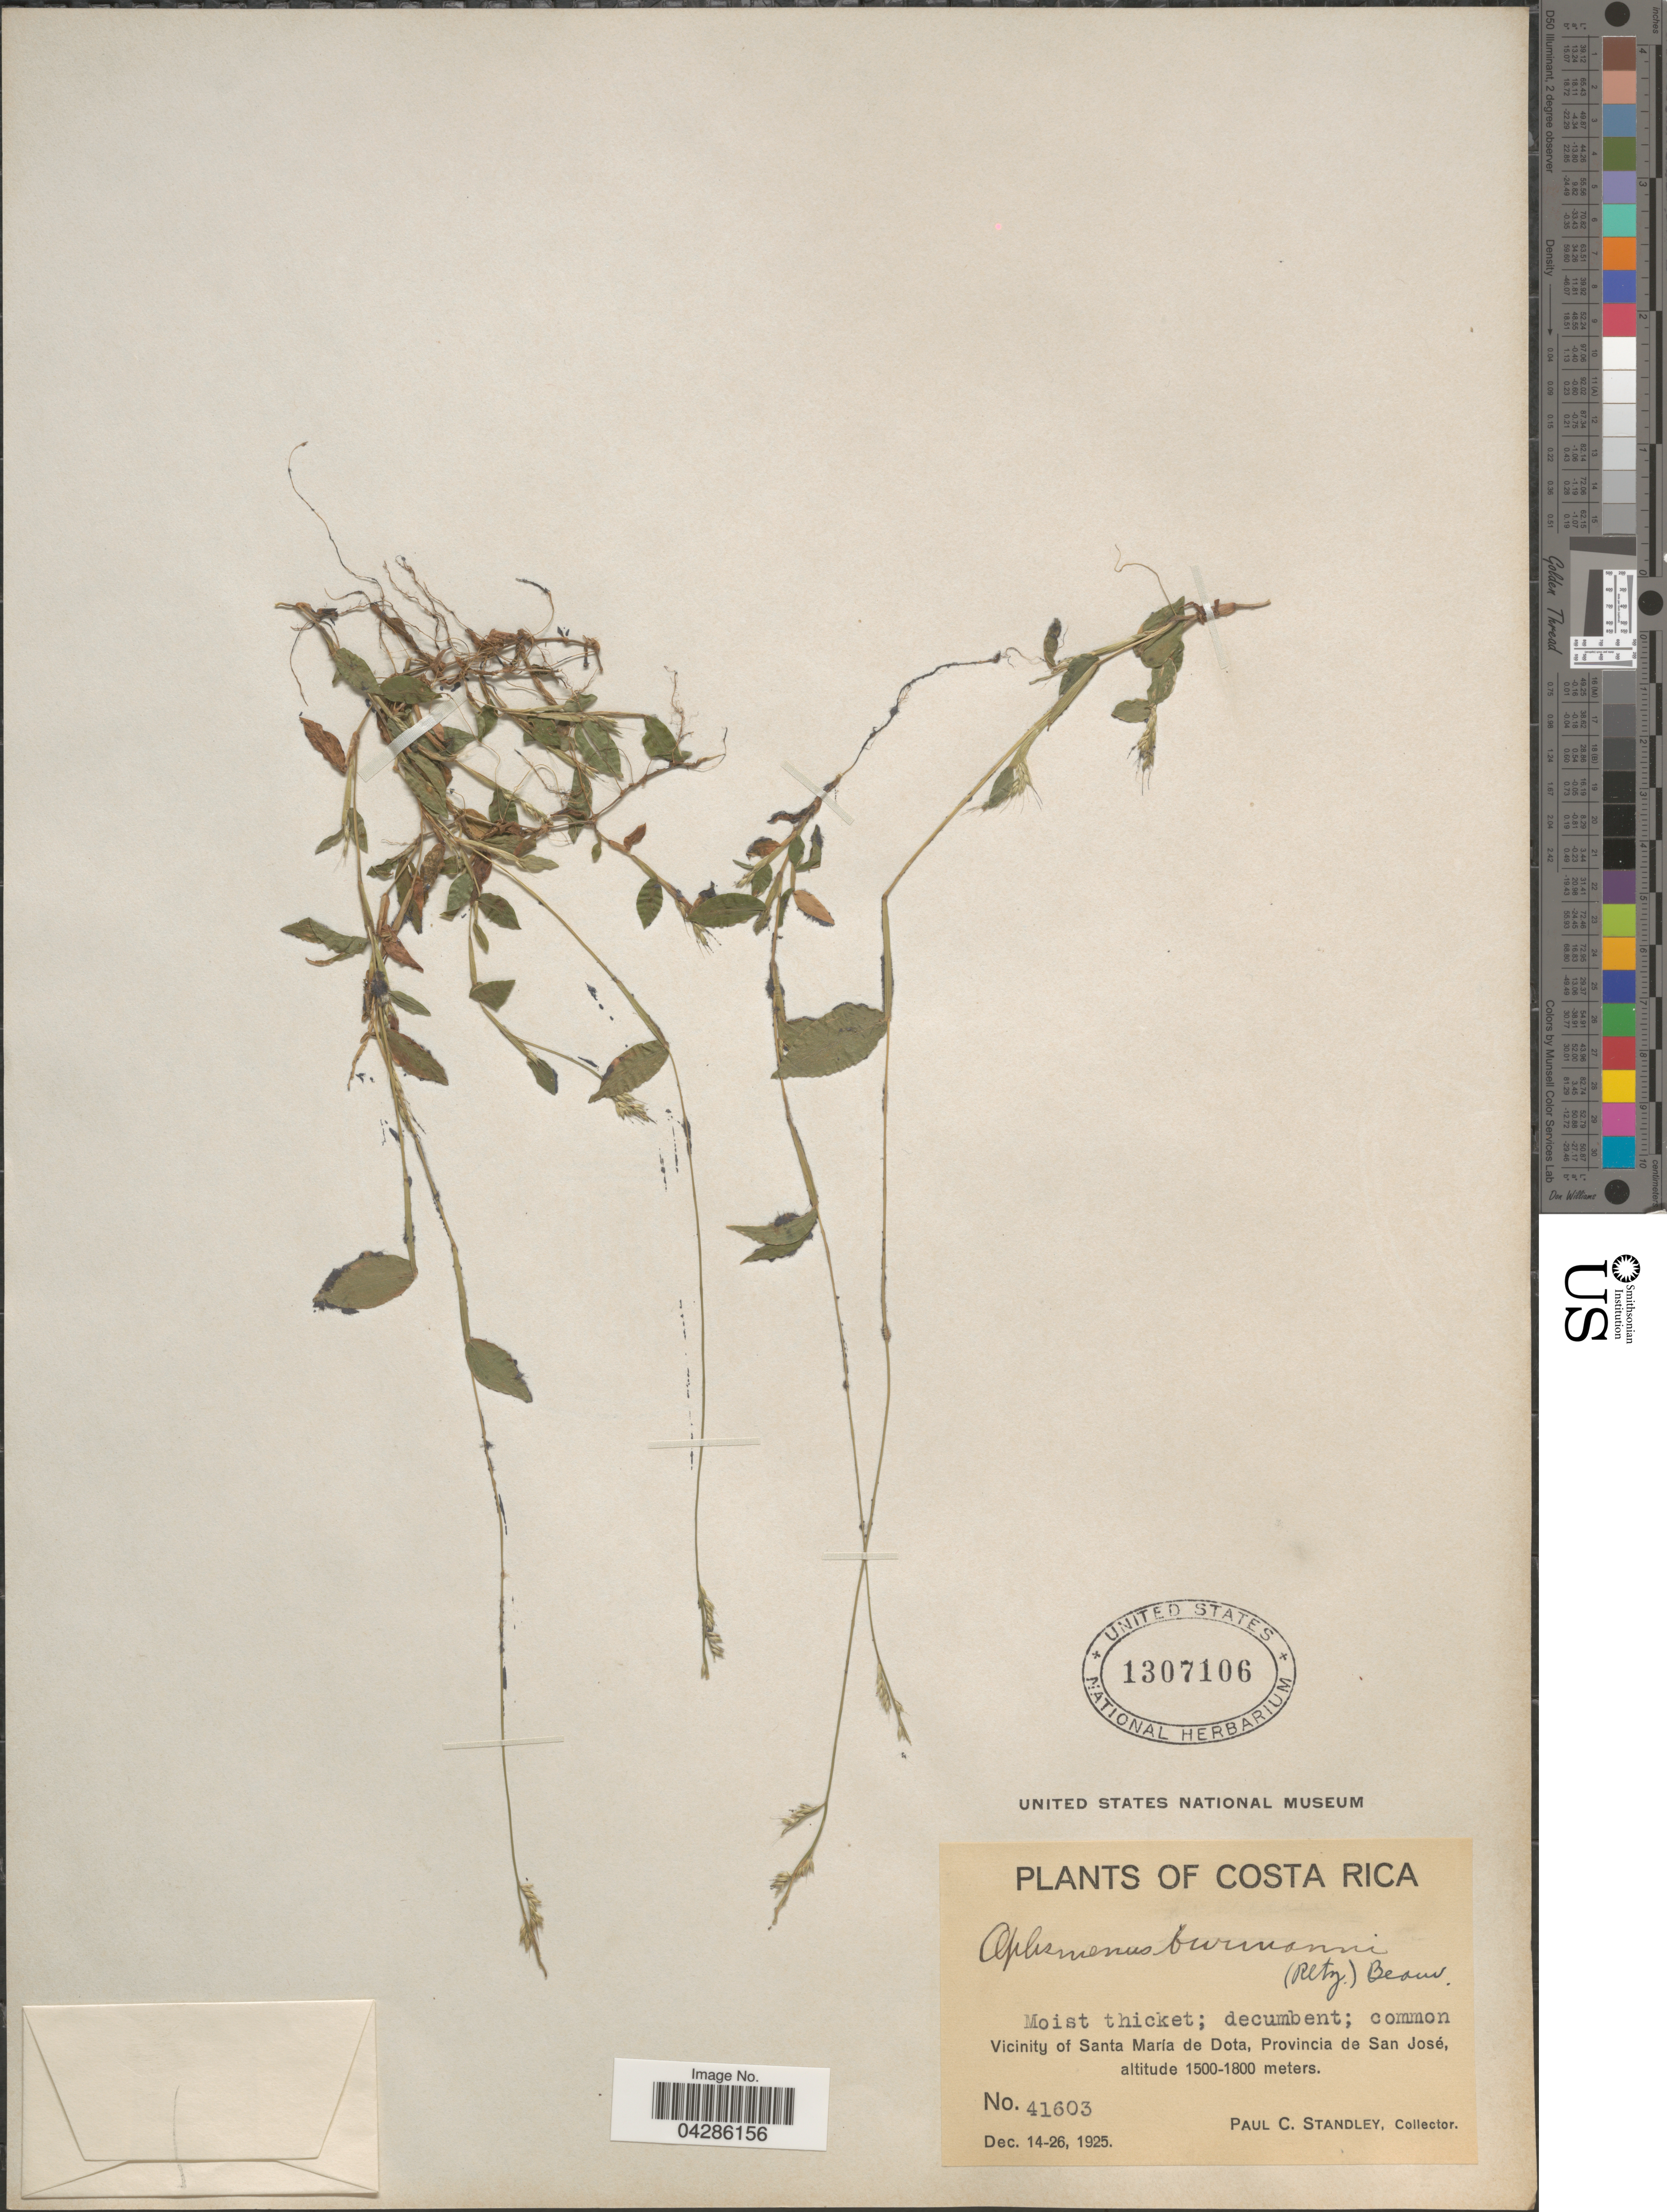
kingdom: Plantae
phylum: Tracheophyta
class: Liliopsida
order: Poales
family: Poaceae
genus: Oplismenus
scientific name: Oplismenus burmannii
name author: (Retz.) P. Beauv.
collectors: P. C. Standley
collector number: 41603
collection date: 1925-12-14/1925-12-26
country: Costa Rica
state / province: San José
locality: Vicinity of Santa María de Dota.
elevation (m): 1500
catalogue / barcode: US 1307106